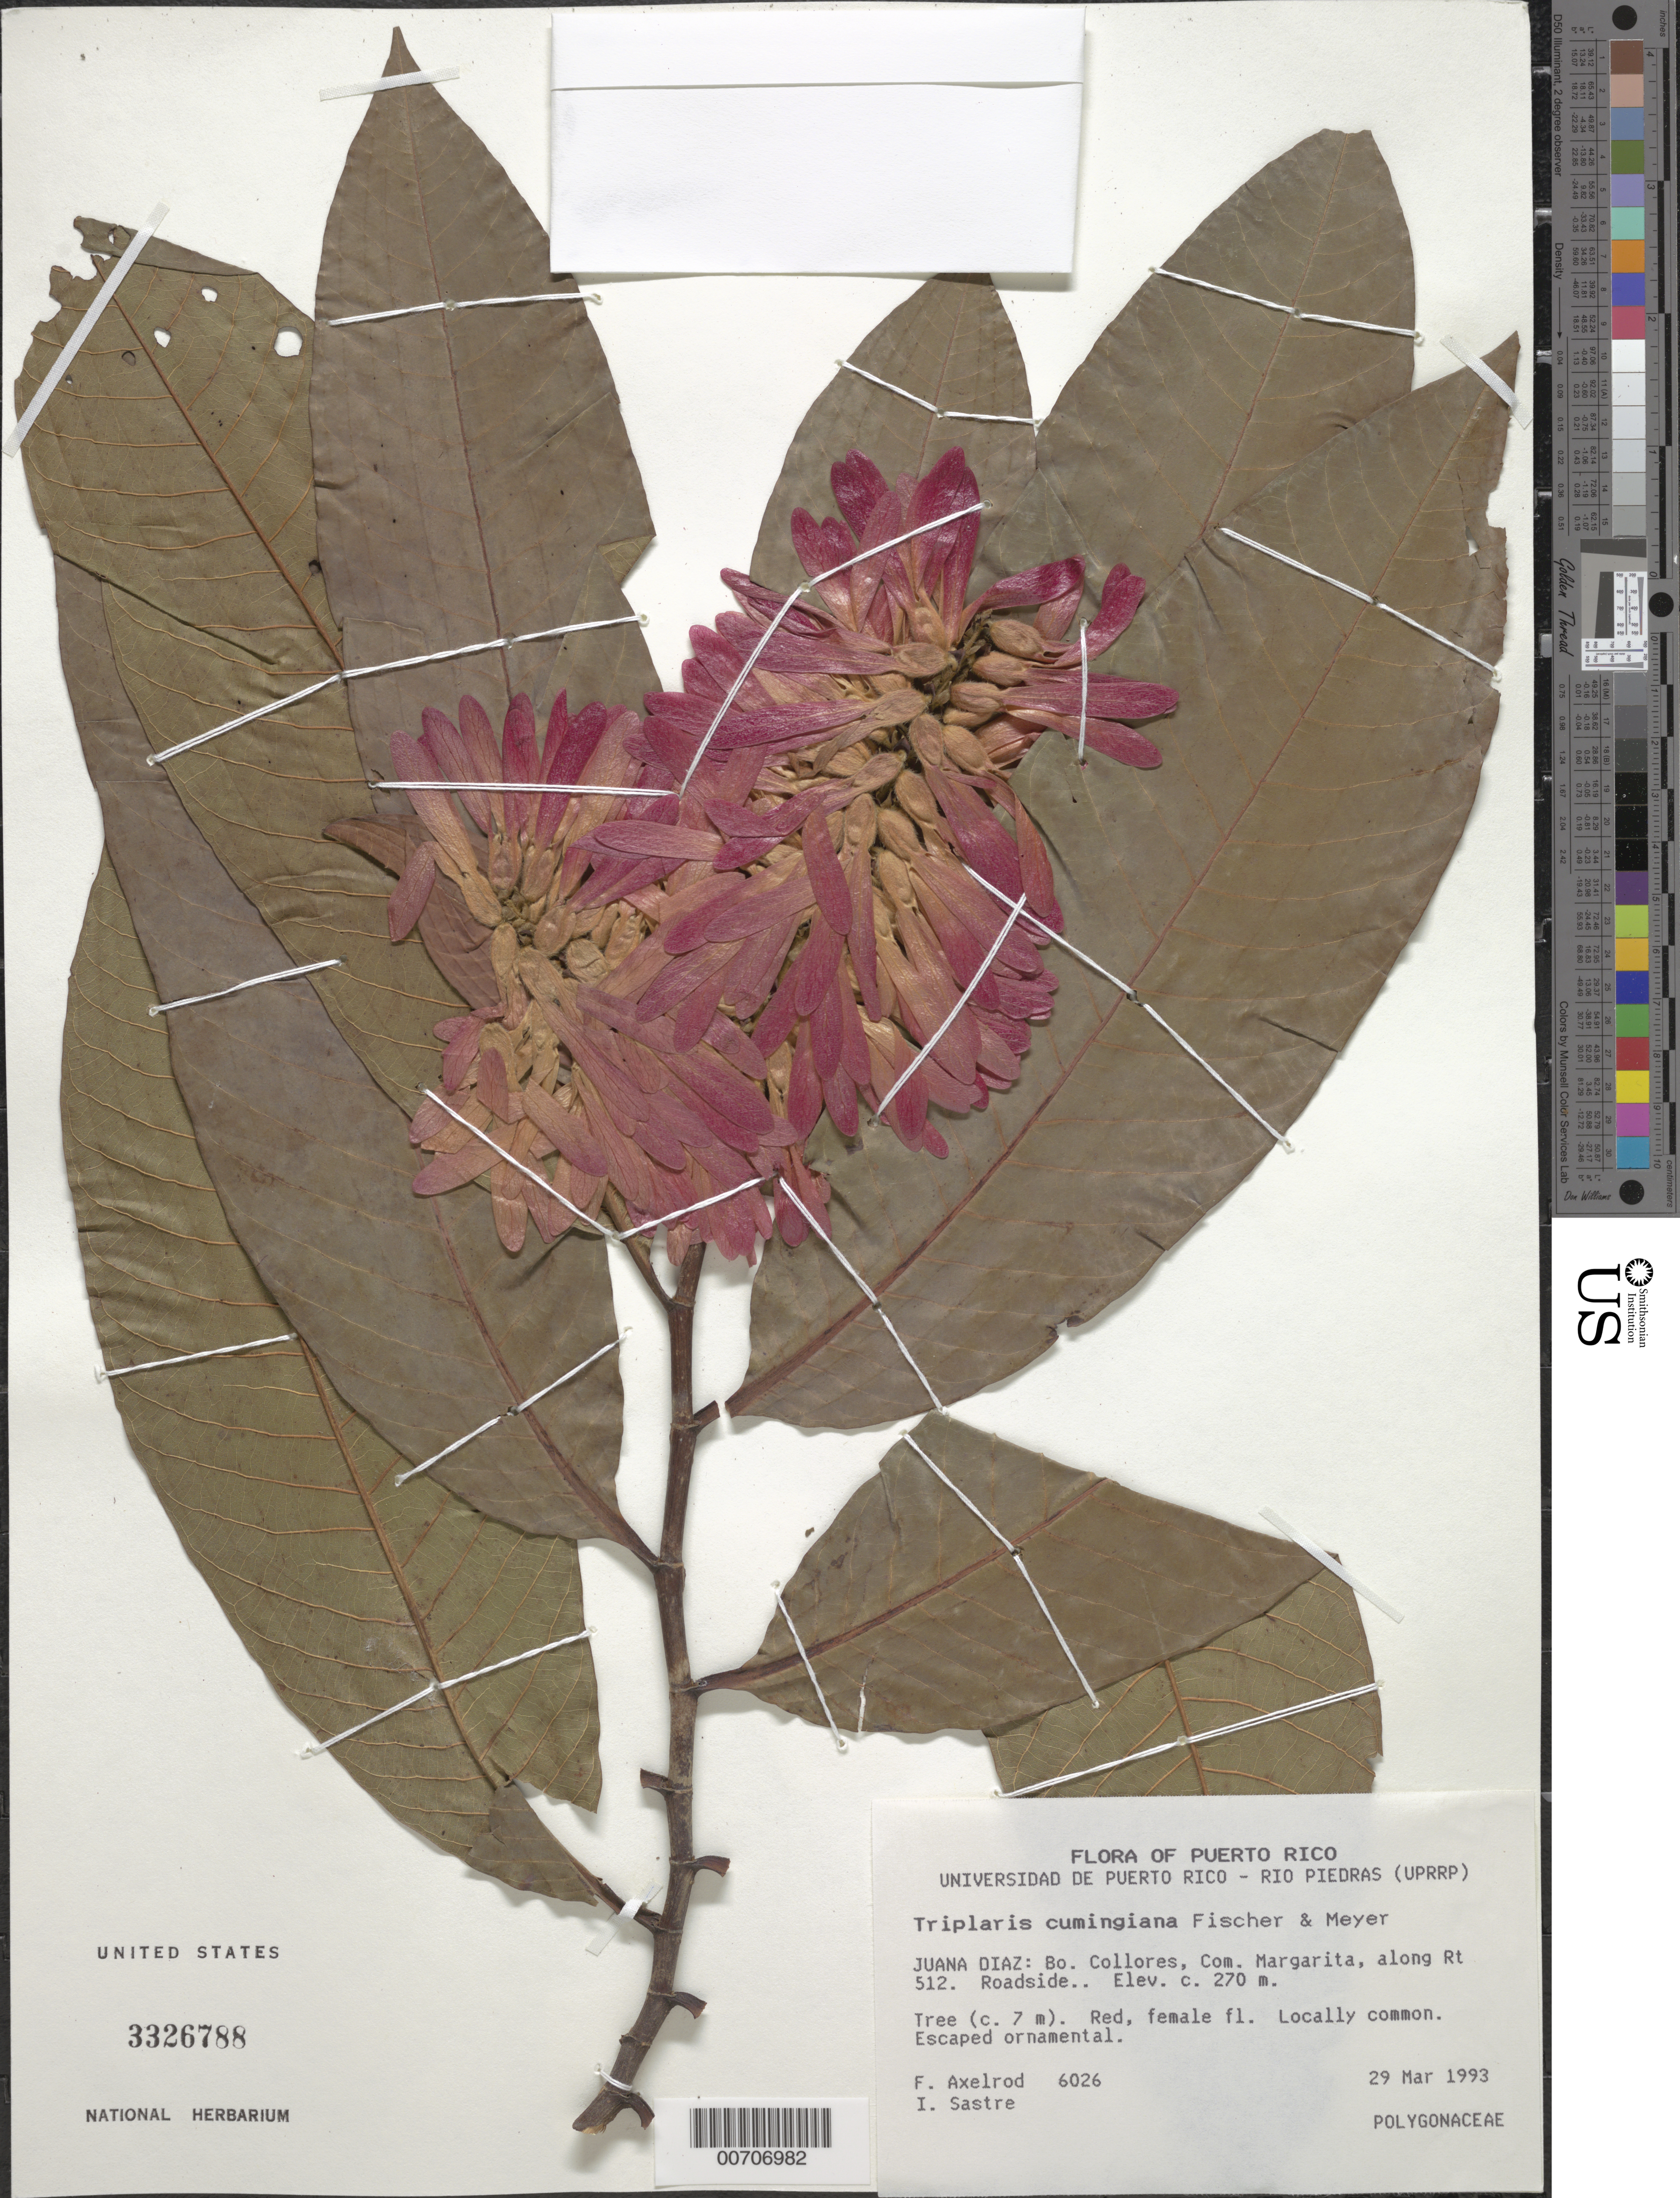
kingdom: Plantae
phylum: Tracheophyta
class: Magnoliopsida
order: Caryophyllales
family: Polygonaceae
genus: Triplaris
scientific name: Triplaris cumingiana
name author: Fisch. & C.A. Mey. ex C.A. Mey.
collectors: F. S. Axelrod & I. Sastre-de Jesús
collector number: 6026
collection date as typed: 29 Mar 1993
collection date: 1993-03-29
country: Puerto Rico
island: Greater Antilles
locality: Juana Diaz: Bo. Collores, Com. Margarita, along Rt. 512.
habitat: Roadside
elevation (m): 270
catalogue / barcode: US 3326788